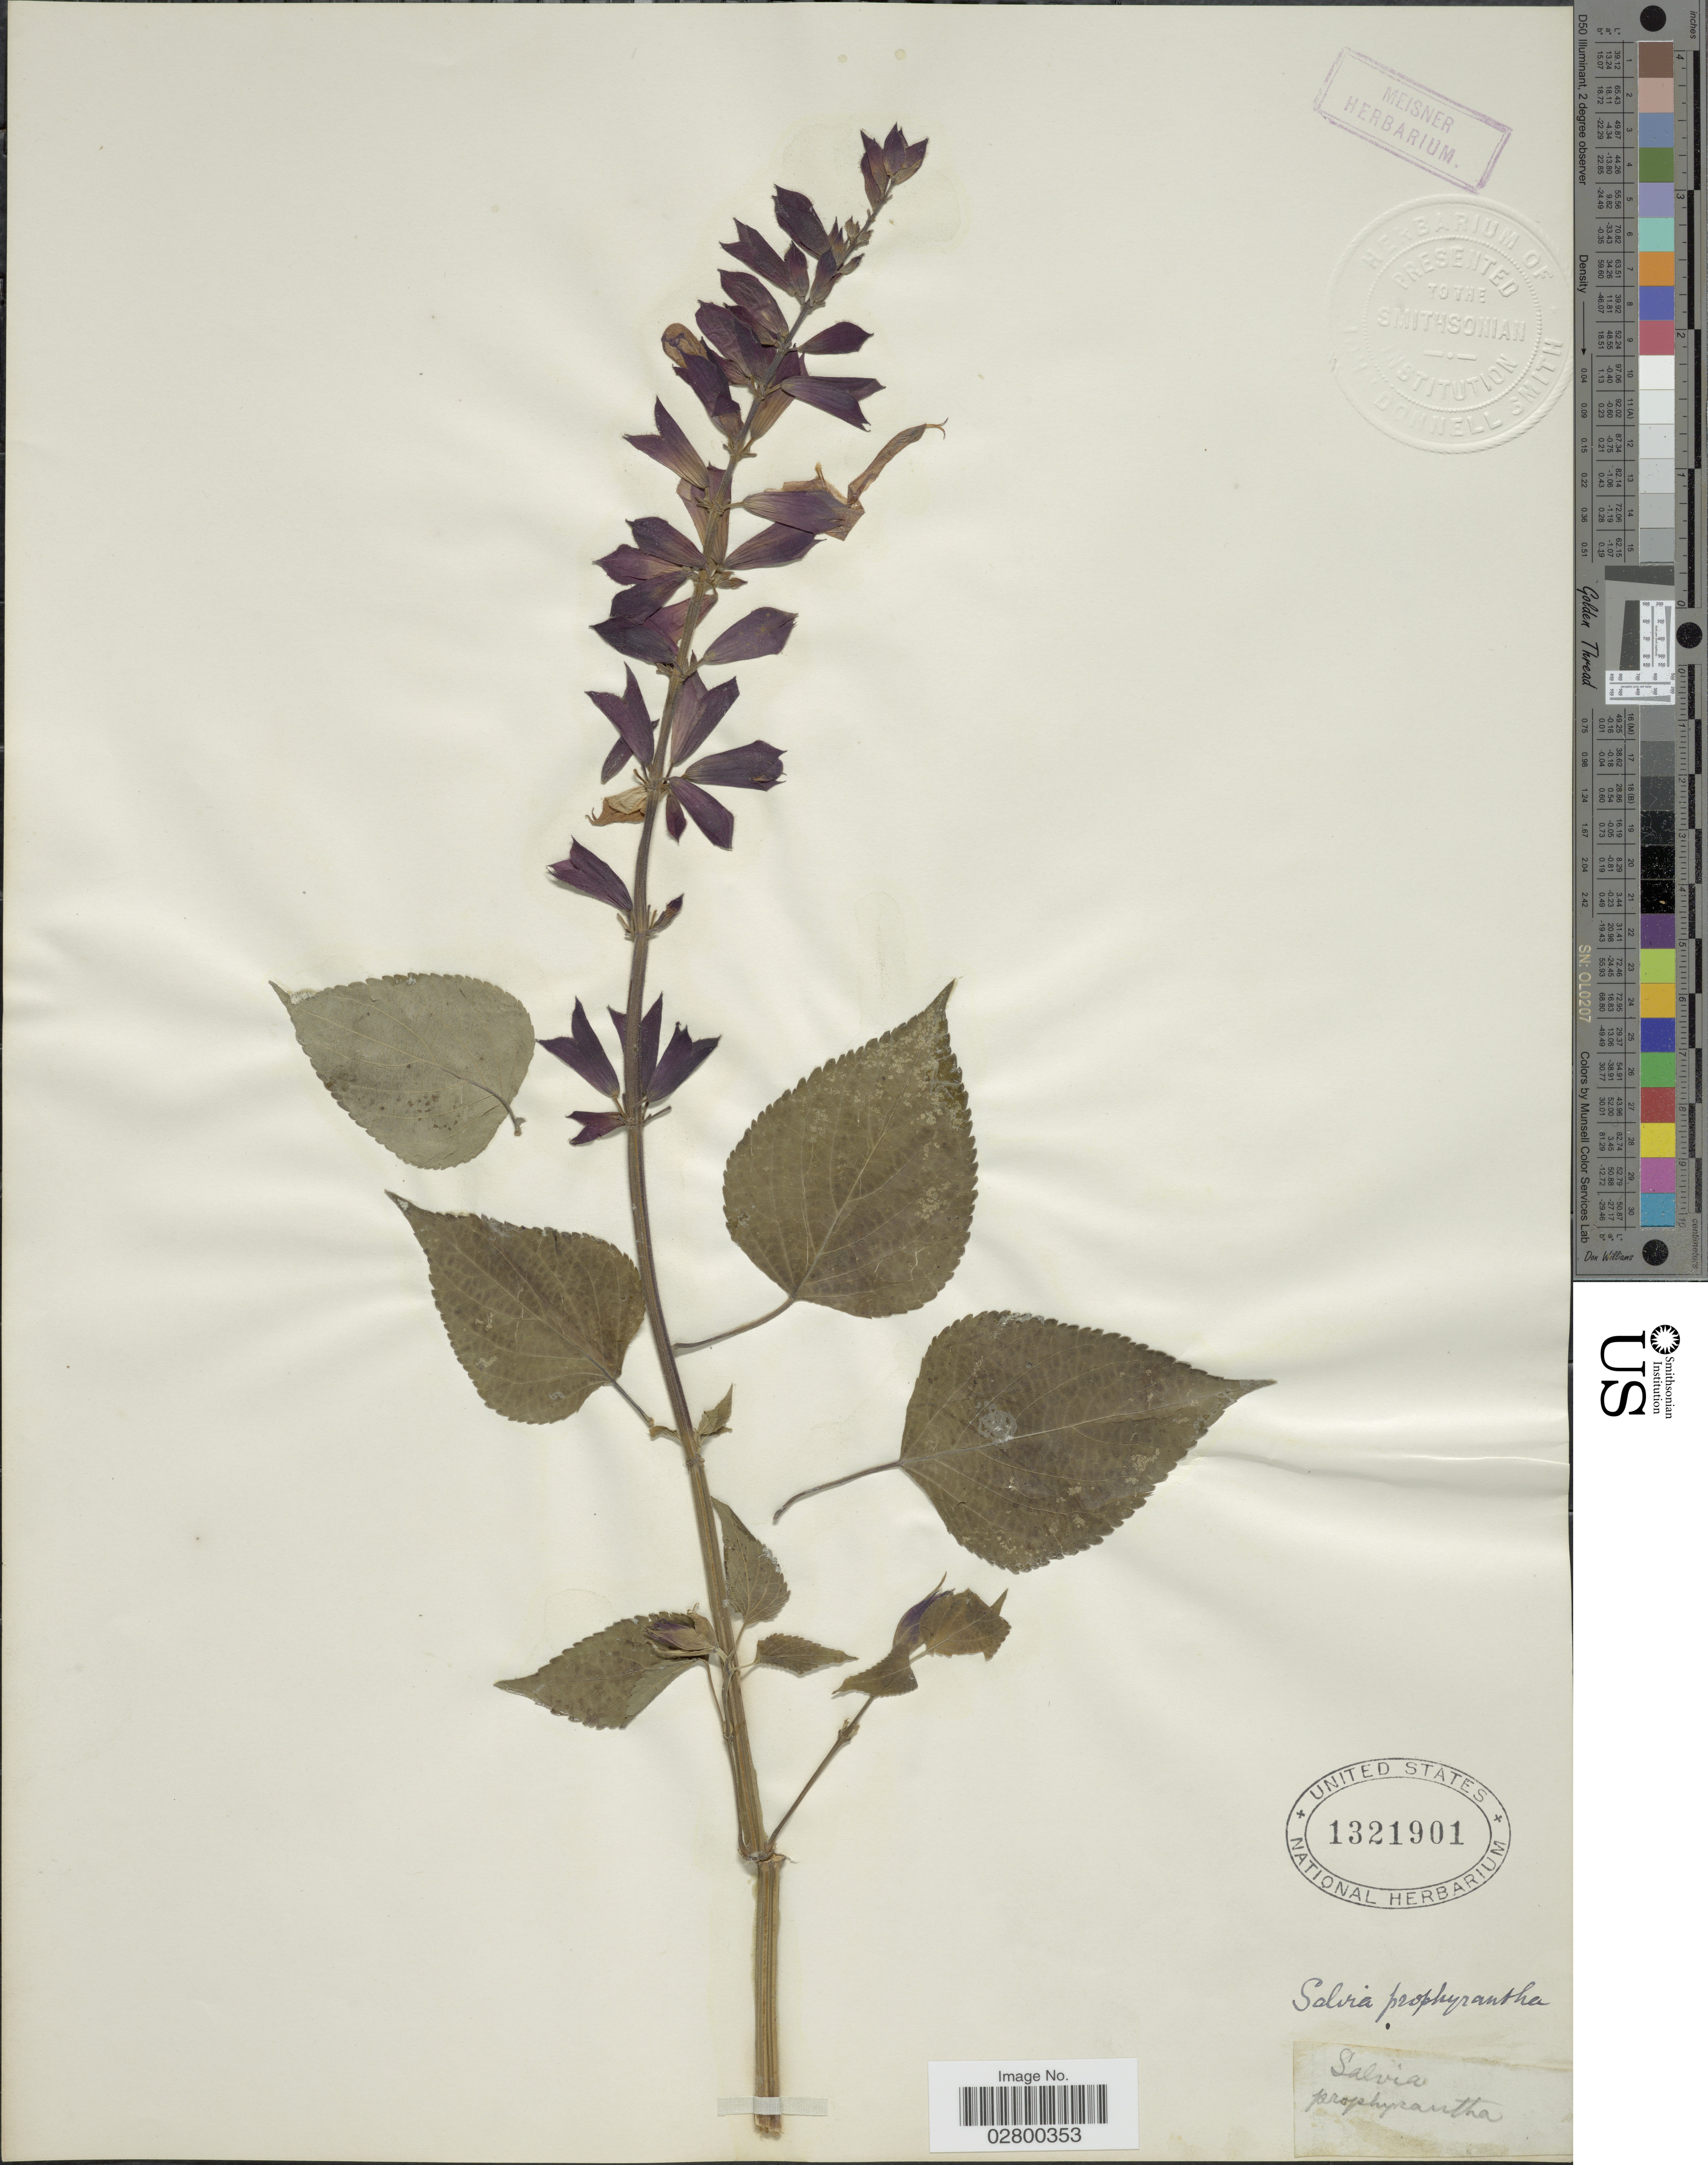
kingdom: Plantae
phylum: Tracheophyta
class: Magnoliopsida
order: Lamiales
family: Lamiaceae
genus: Salvia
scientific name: Salvia prophyrantha ined.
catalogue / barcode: US 1321901